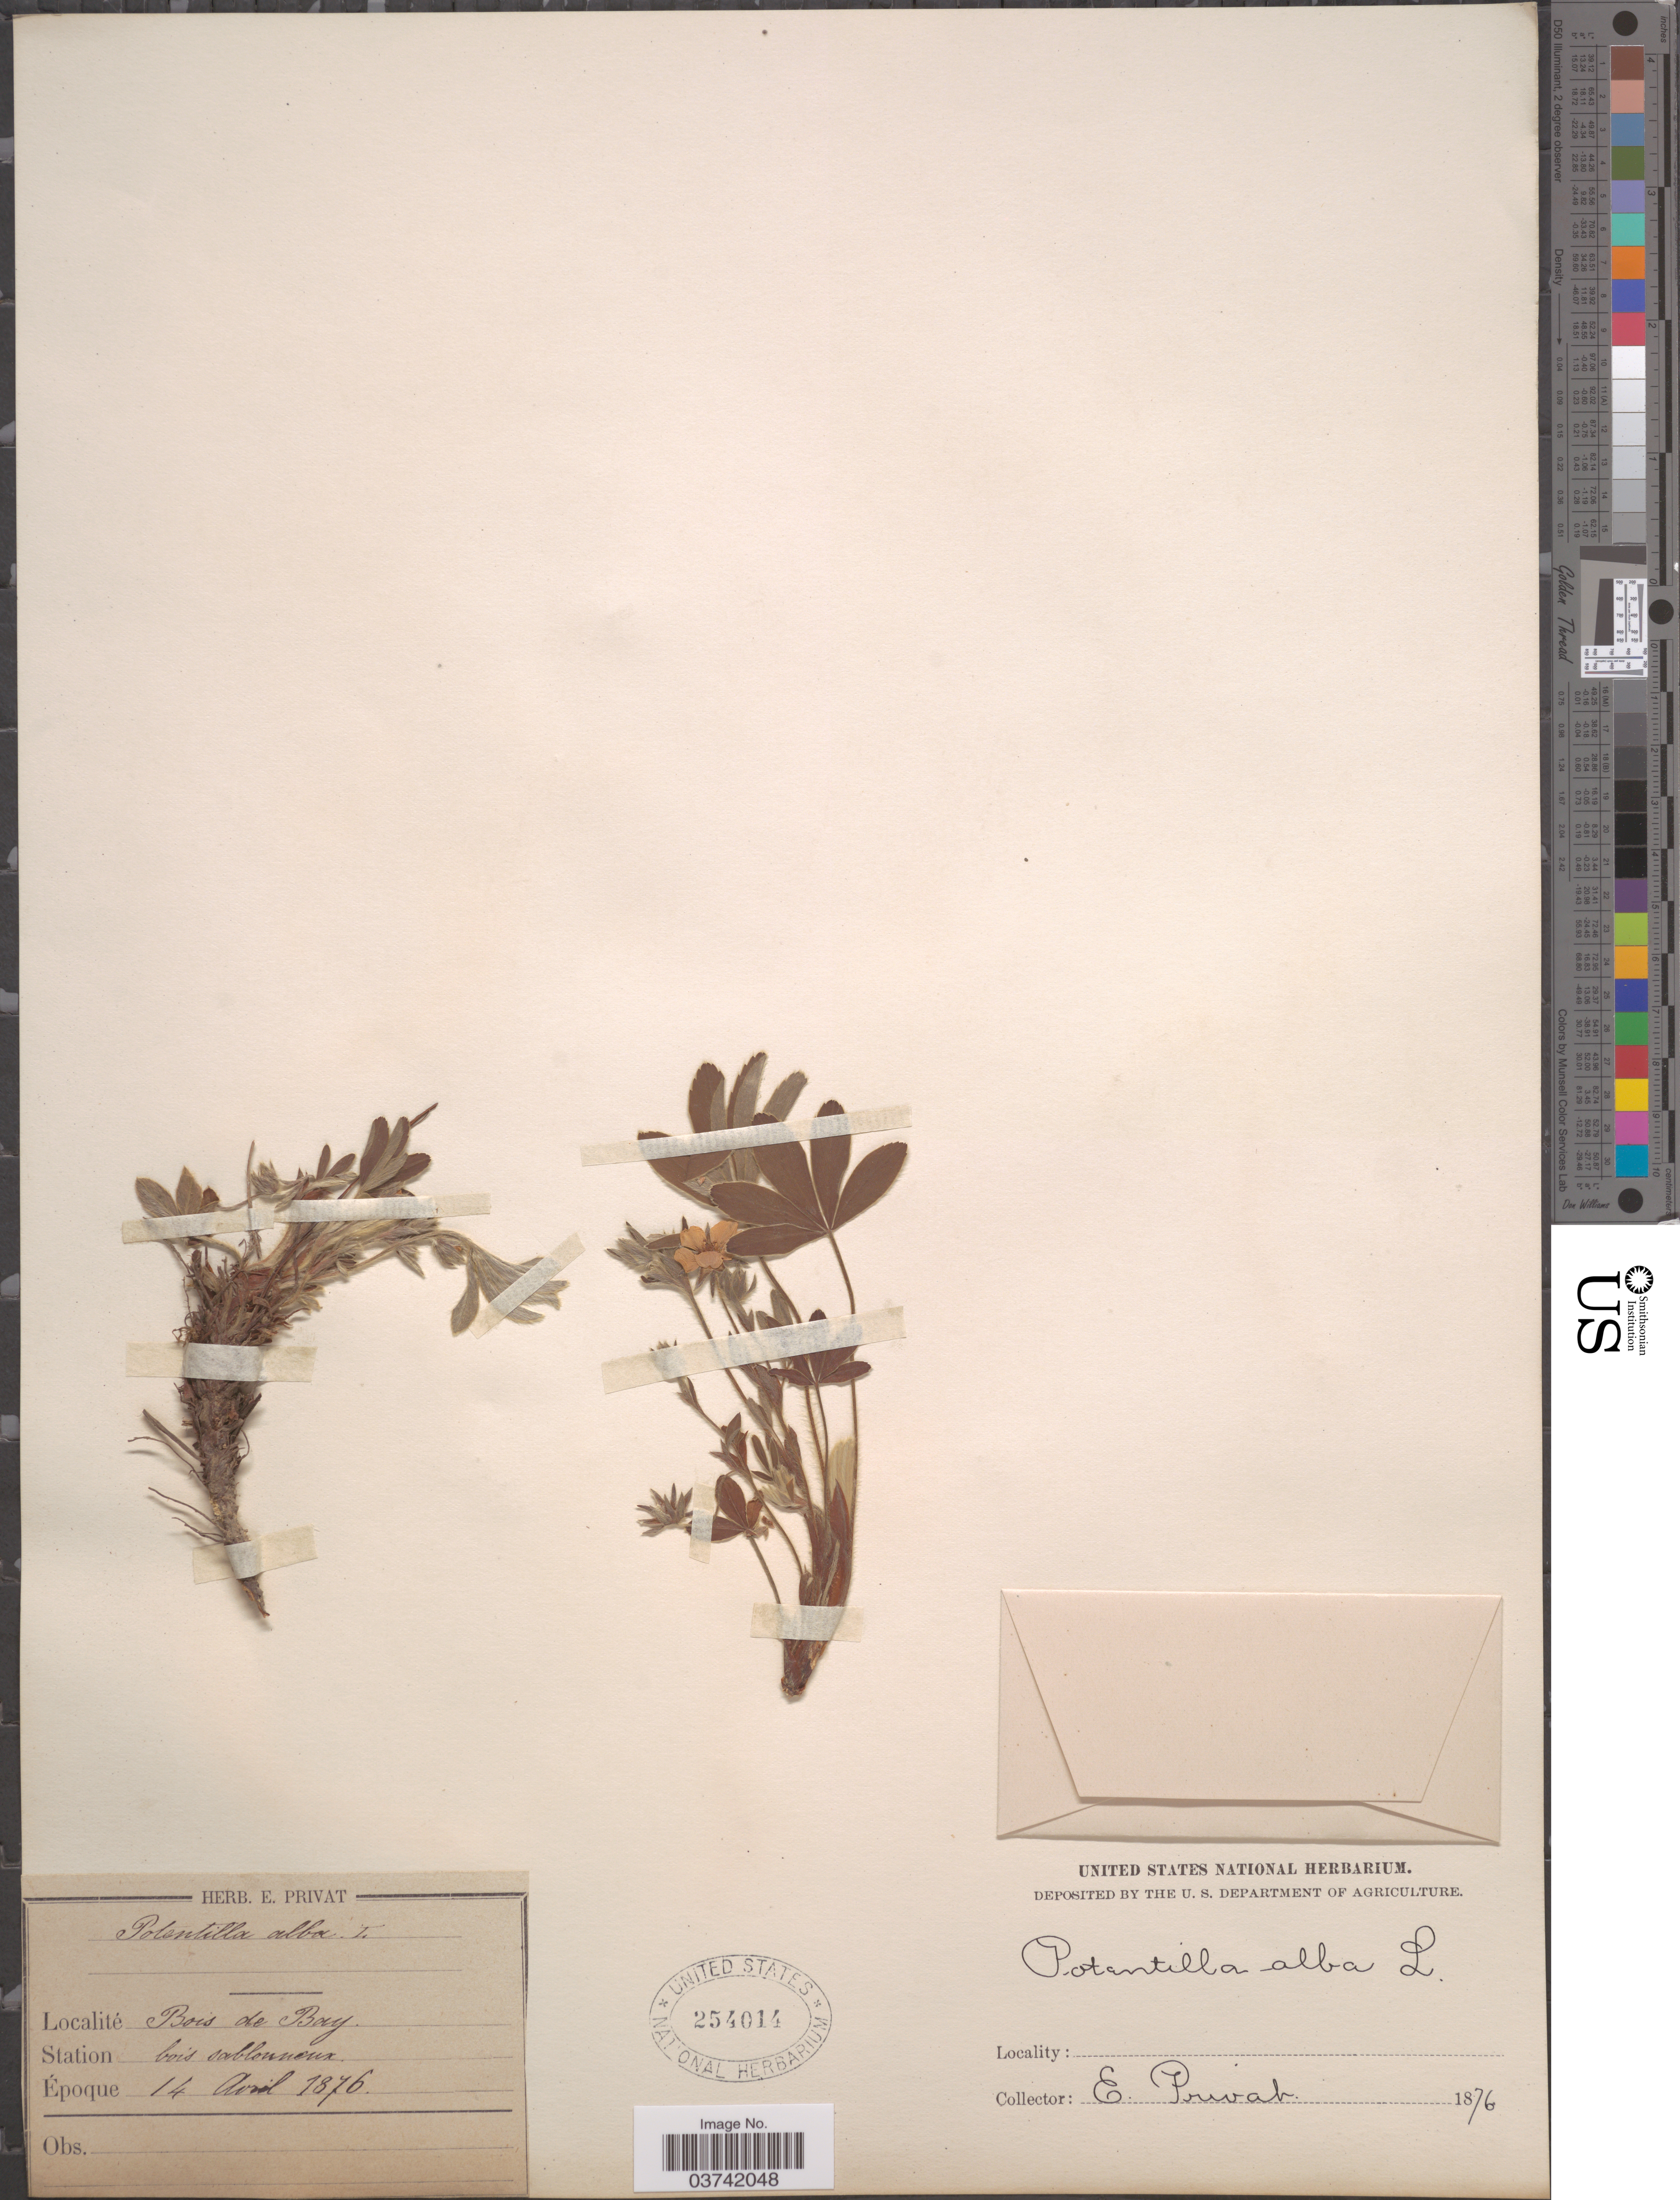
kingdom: Plantae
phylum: Tracheophyta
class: Magnoliopsida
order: Rosales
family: Rosaceae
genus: Potentilla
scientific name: Potentilla alba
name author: L.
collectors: E. Privat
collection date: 1876-04-14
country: Switzerland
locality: Bois de Bay.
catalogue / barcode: US 254014